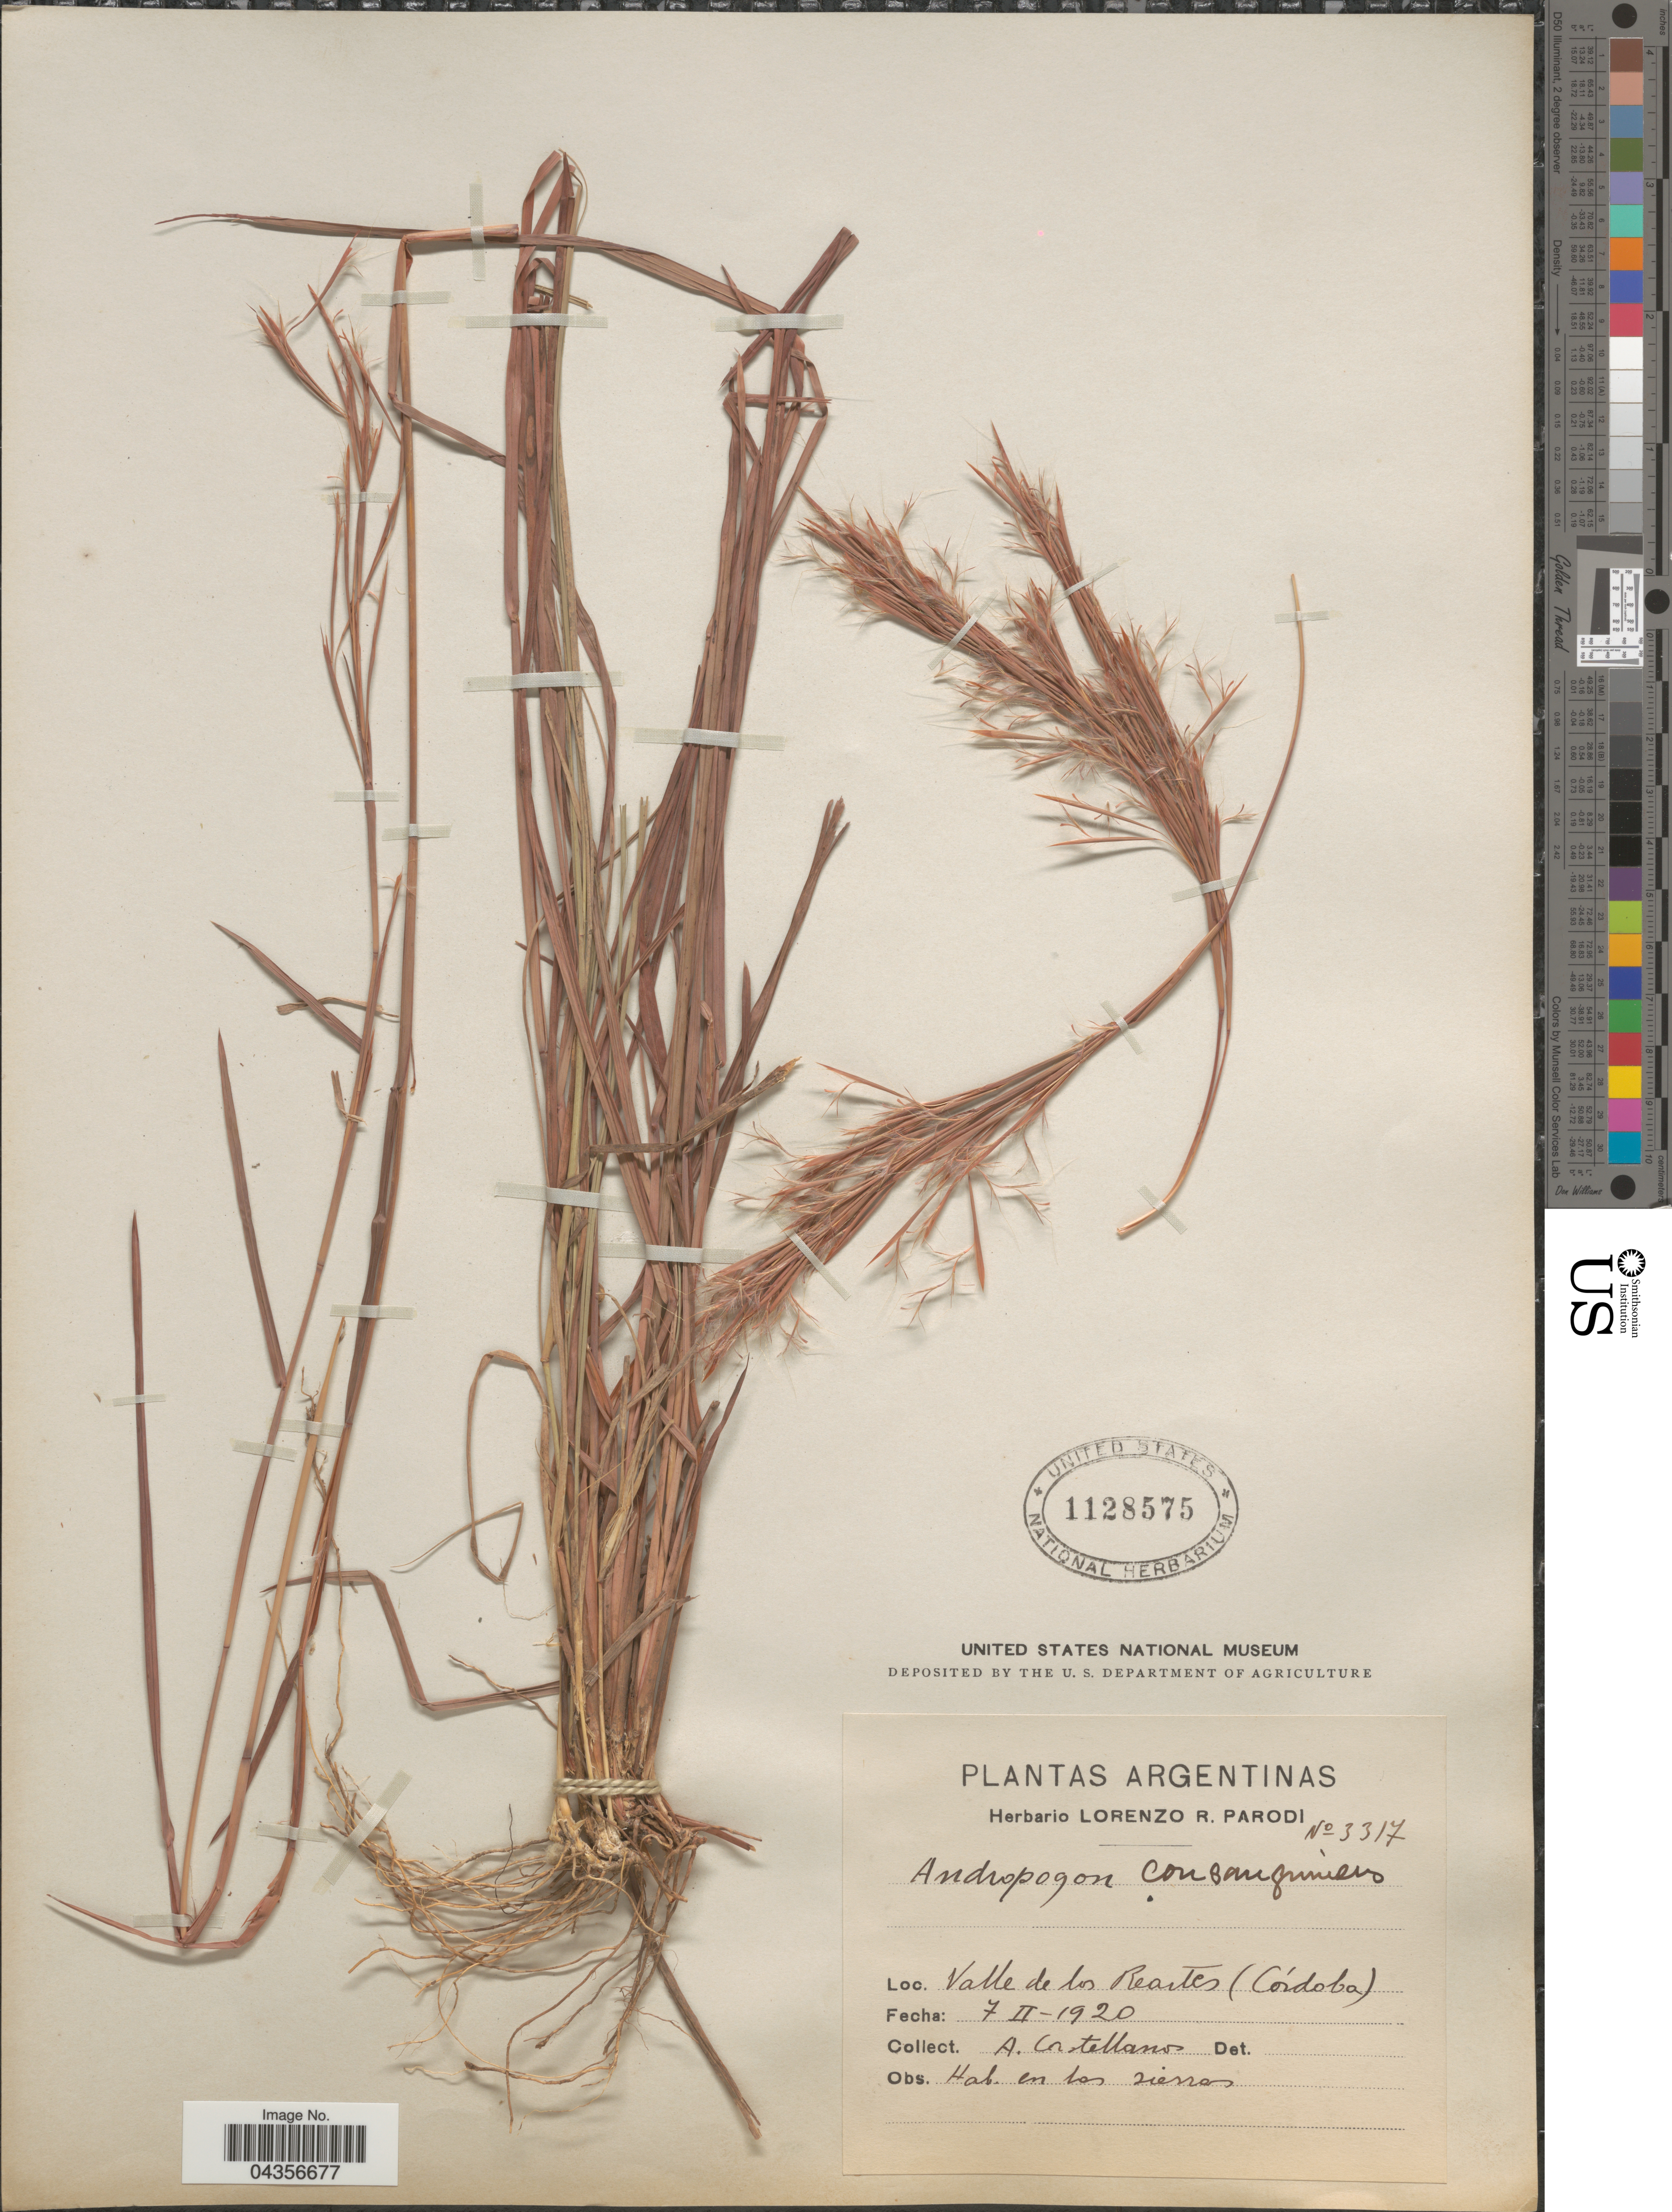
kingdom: Plantae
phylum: Tracheophyta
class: Liliopsida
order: Poales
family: Poaceae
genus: Schizachyrium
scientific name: Schizachyrium microstachyum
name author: (Desv. ex Ham.) Roseng. et al.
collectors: A. Castellanos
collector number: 3317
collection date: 1920-02-07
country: Argentina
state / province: Cordoba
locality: Valle de los Reartes (Córdoba).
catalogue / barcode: US 1128575